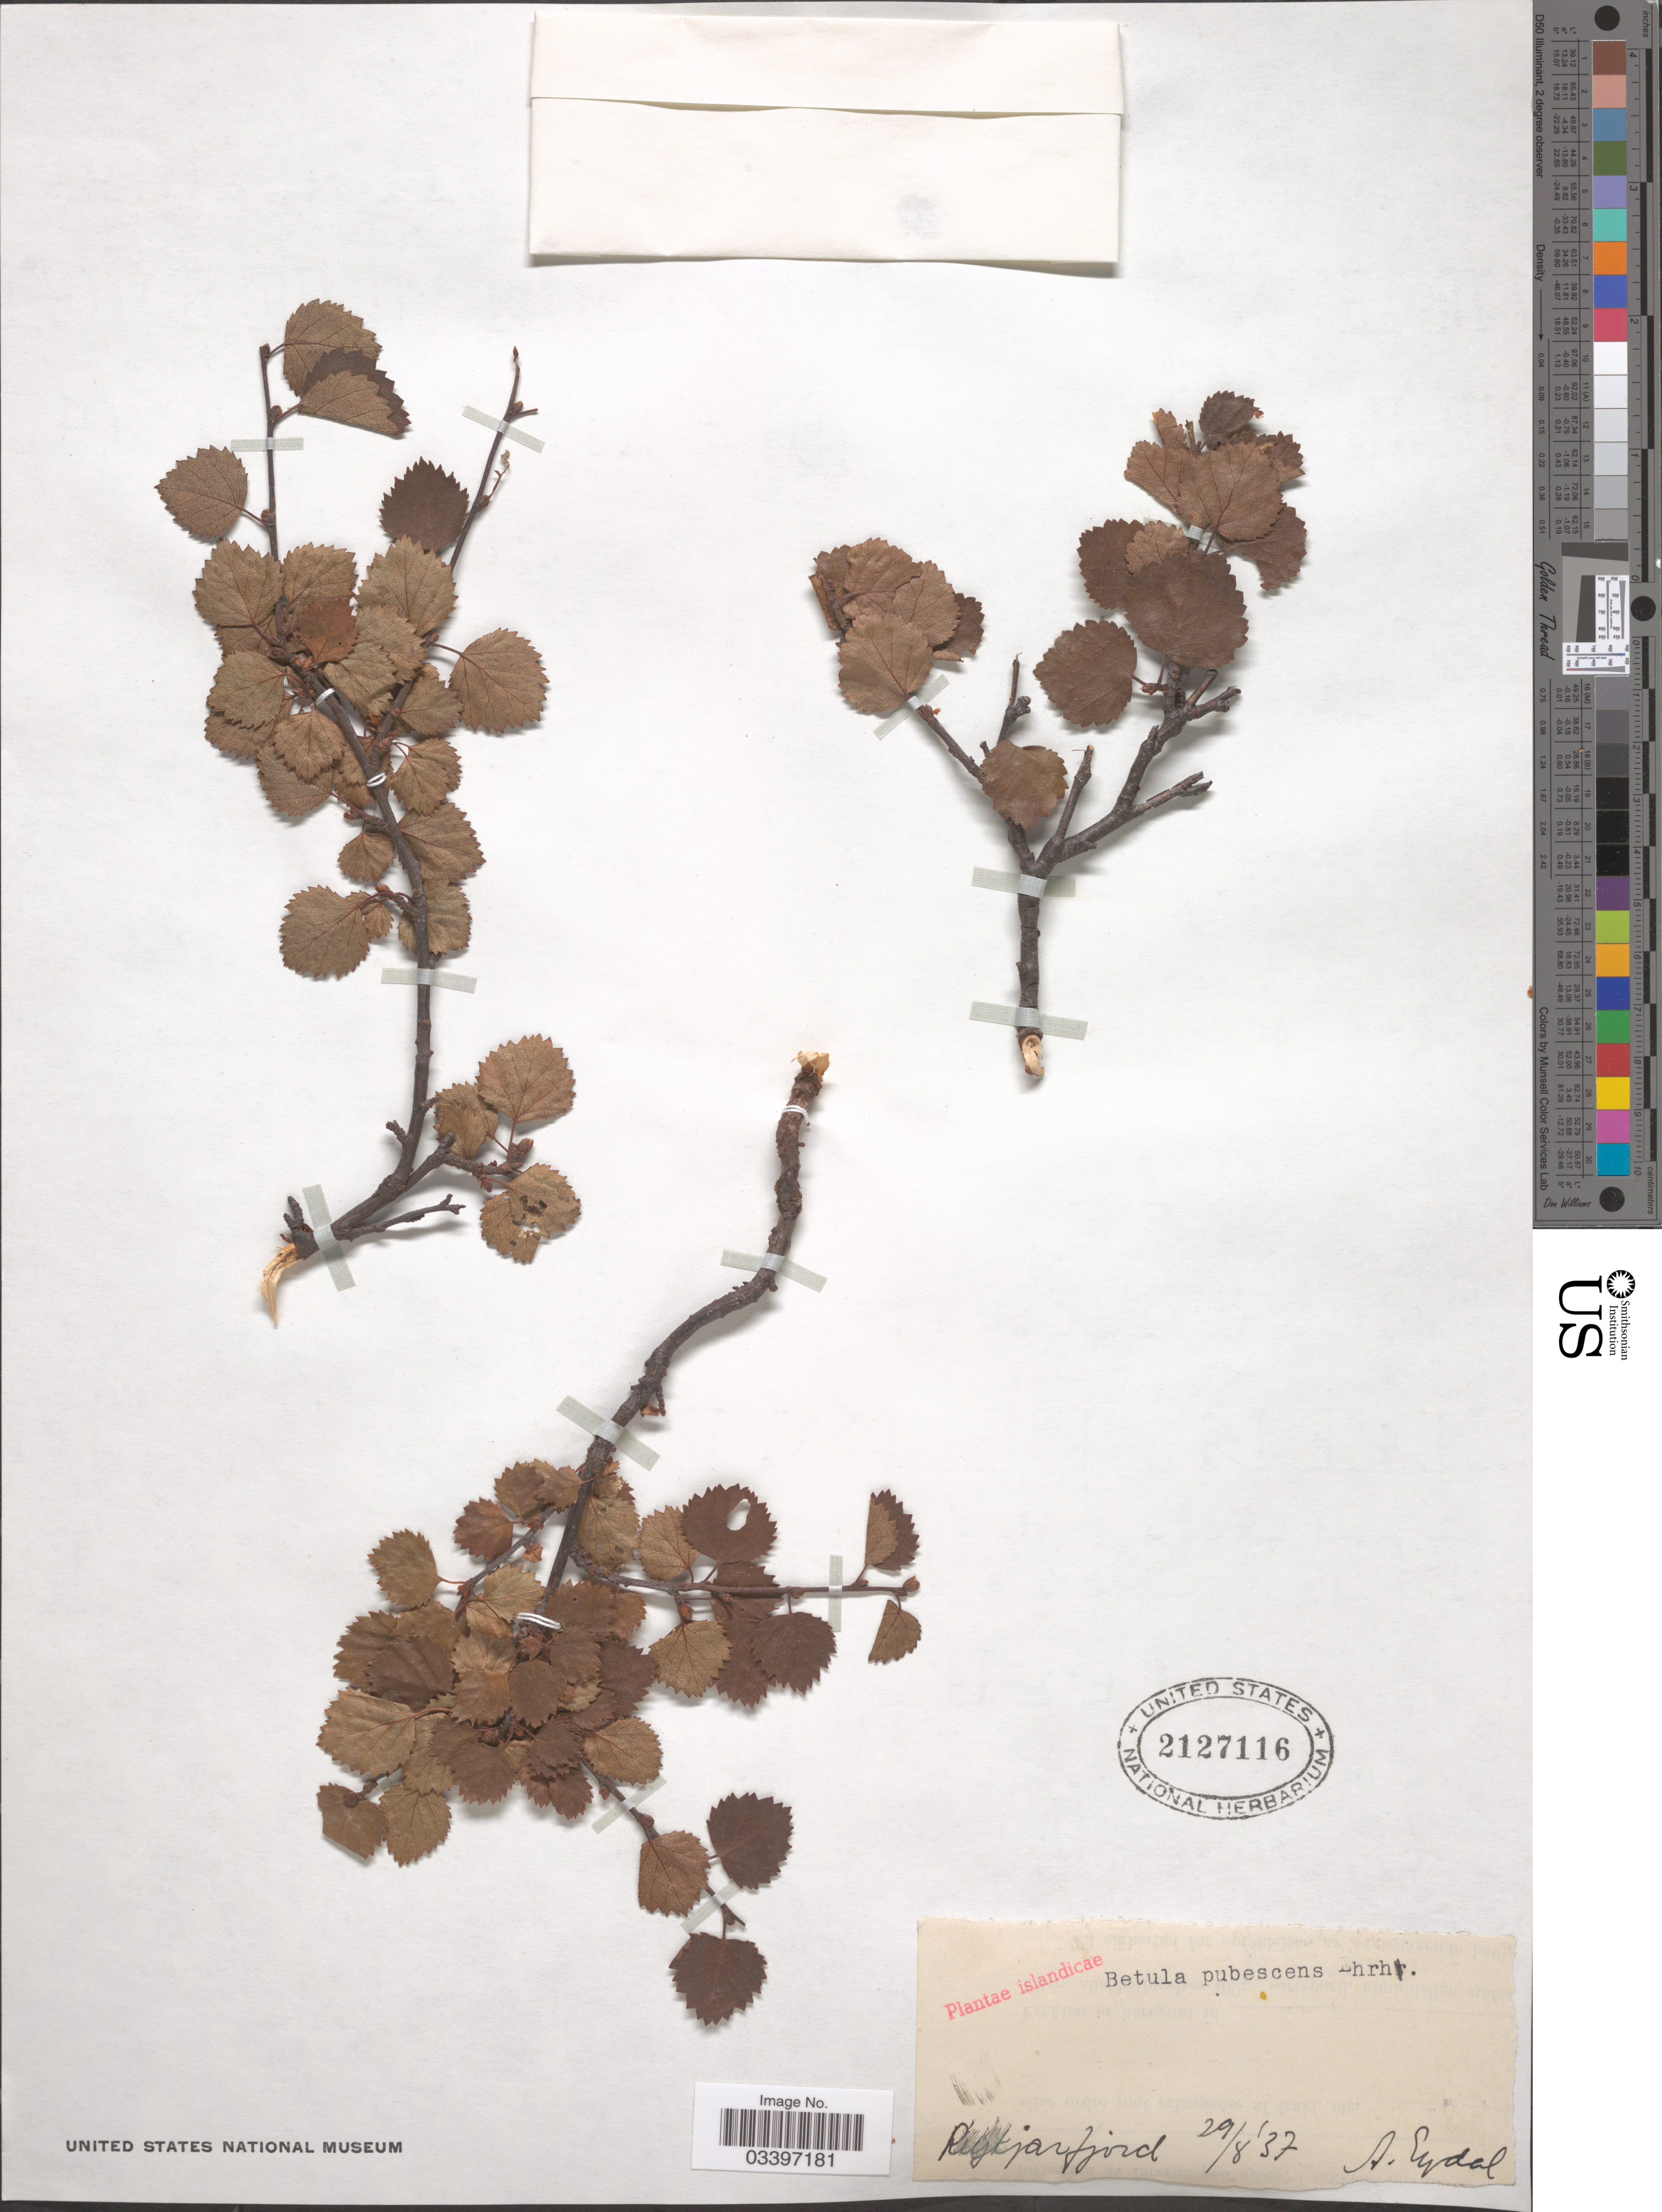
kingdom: Plantae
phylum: Tracheophyta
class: Magnoliopsida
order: Fagales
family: Betulaceae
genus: Betula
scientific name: Betula pubescens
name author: Ehrh.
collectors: A. Eydal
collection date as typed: Transcribed d/m/y: 29/8/37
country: Iceland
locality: Reykjarfjord.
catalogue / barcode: US 2127116